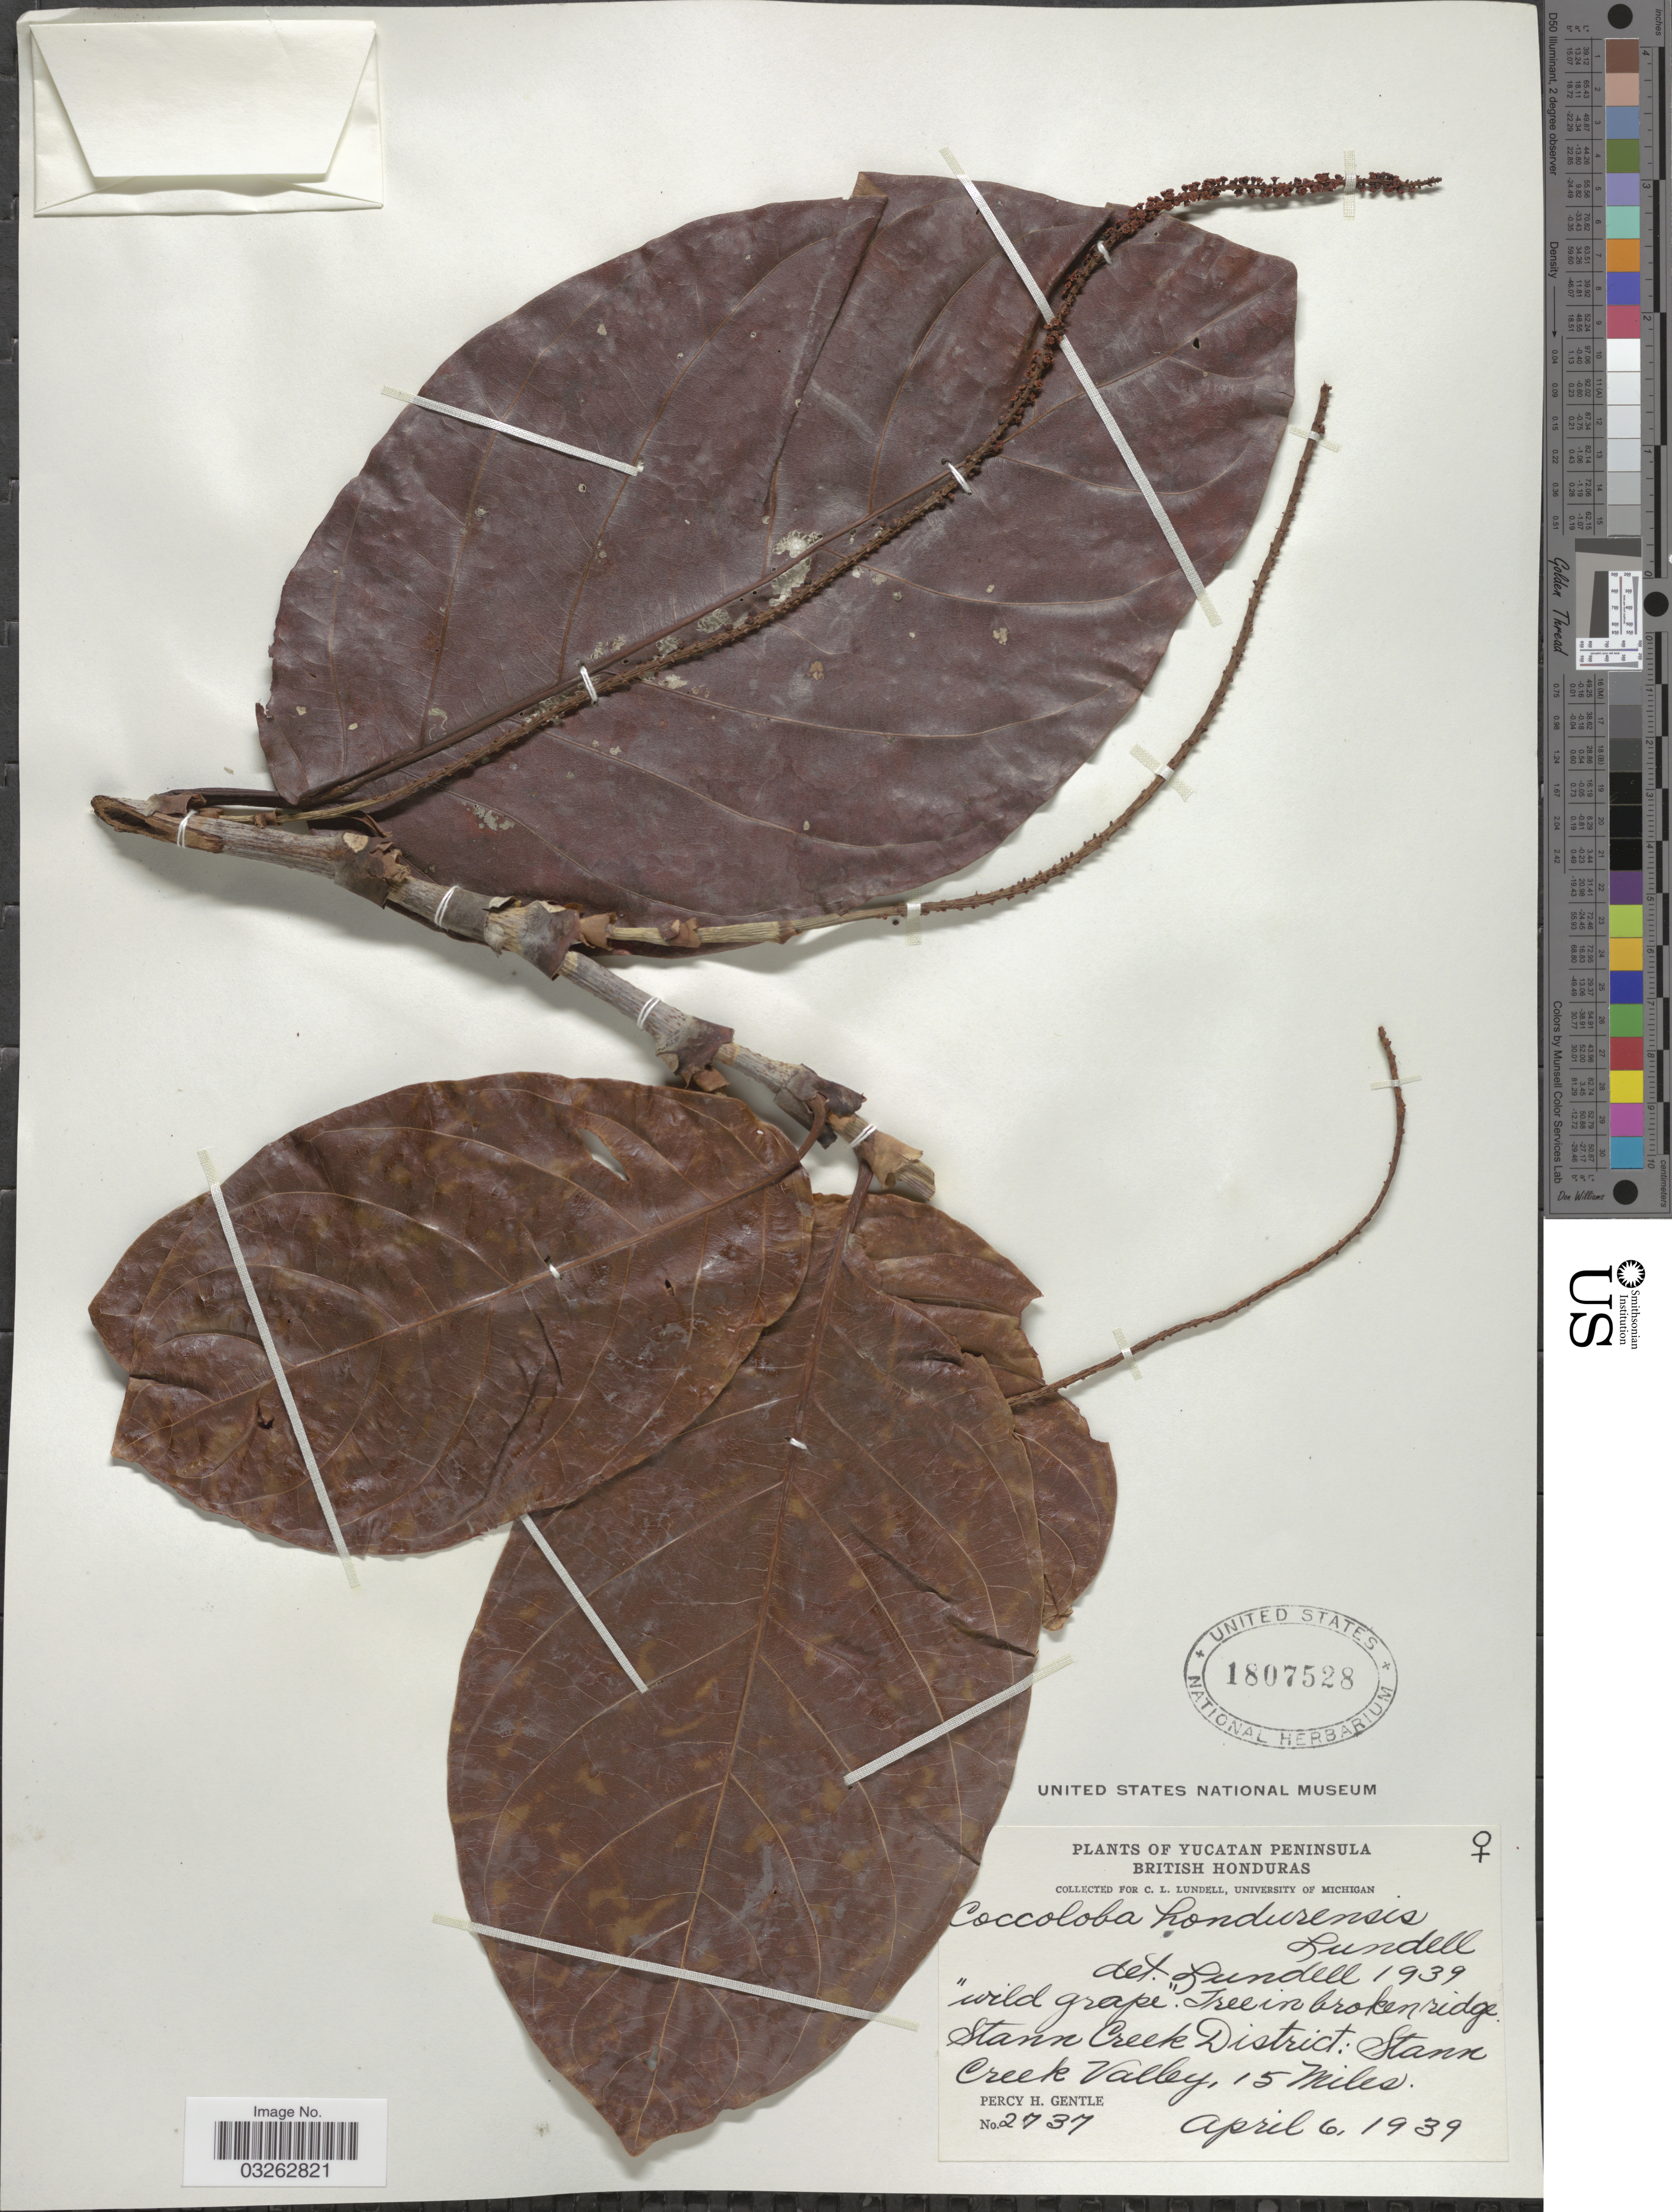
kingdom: Plantae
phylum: Tracheophyta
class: Magnoliopsida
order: Caryophyllales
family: Polygonaceae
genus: Coccoloba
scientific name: Coccoloba hondurensis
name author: Lundell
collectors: P. H. Gentle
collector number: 2737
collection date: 1939-04-06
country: Belize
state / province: Stann Creek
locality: Yucatan Peninsula. British Honduras. Stann Creek District: Stann Creek Valley, 15 miles.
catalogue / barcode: US 1807528